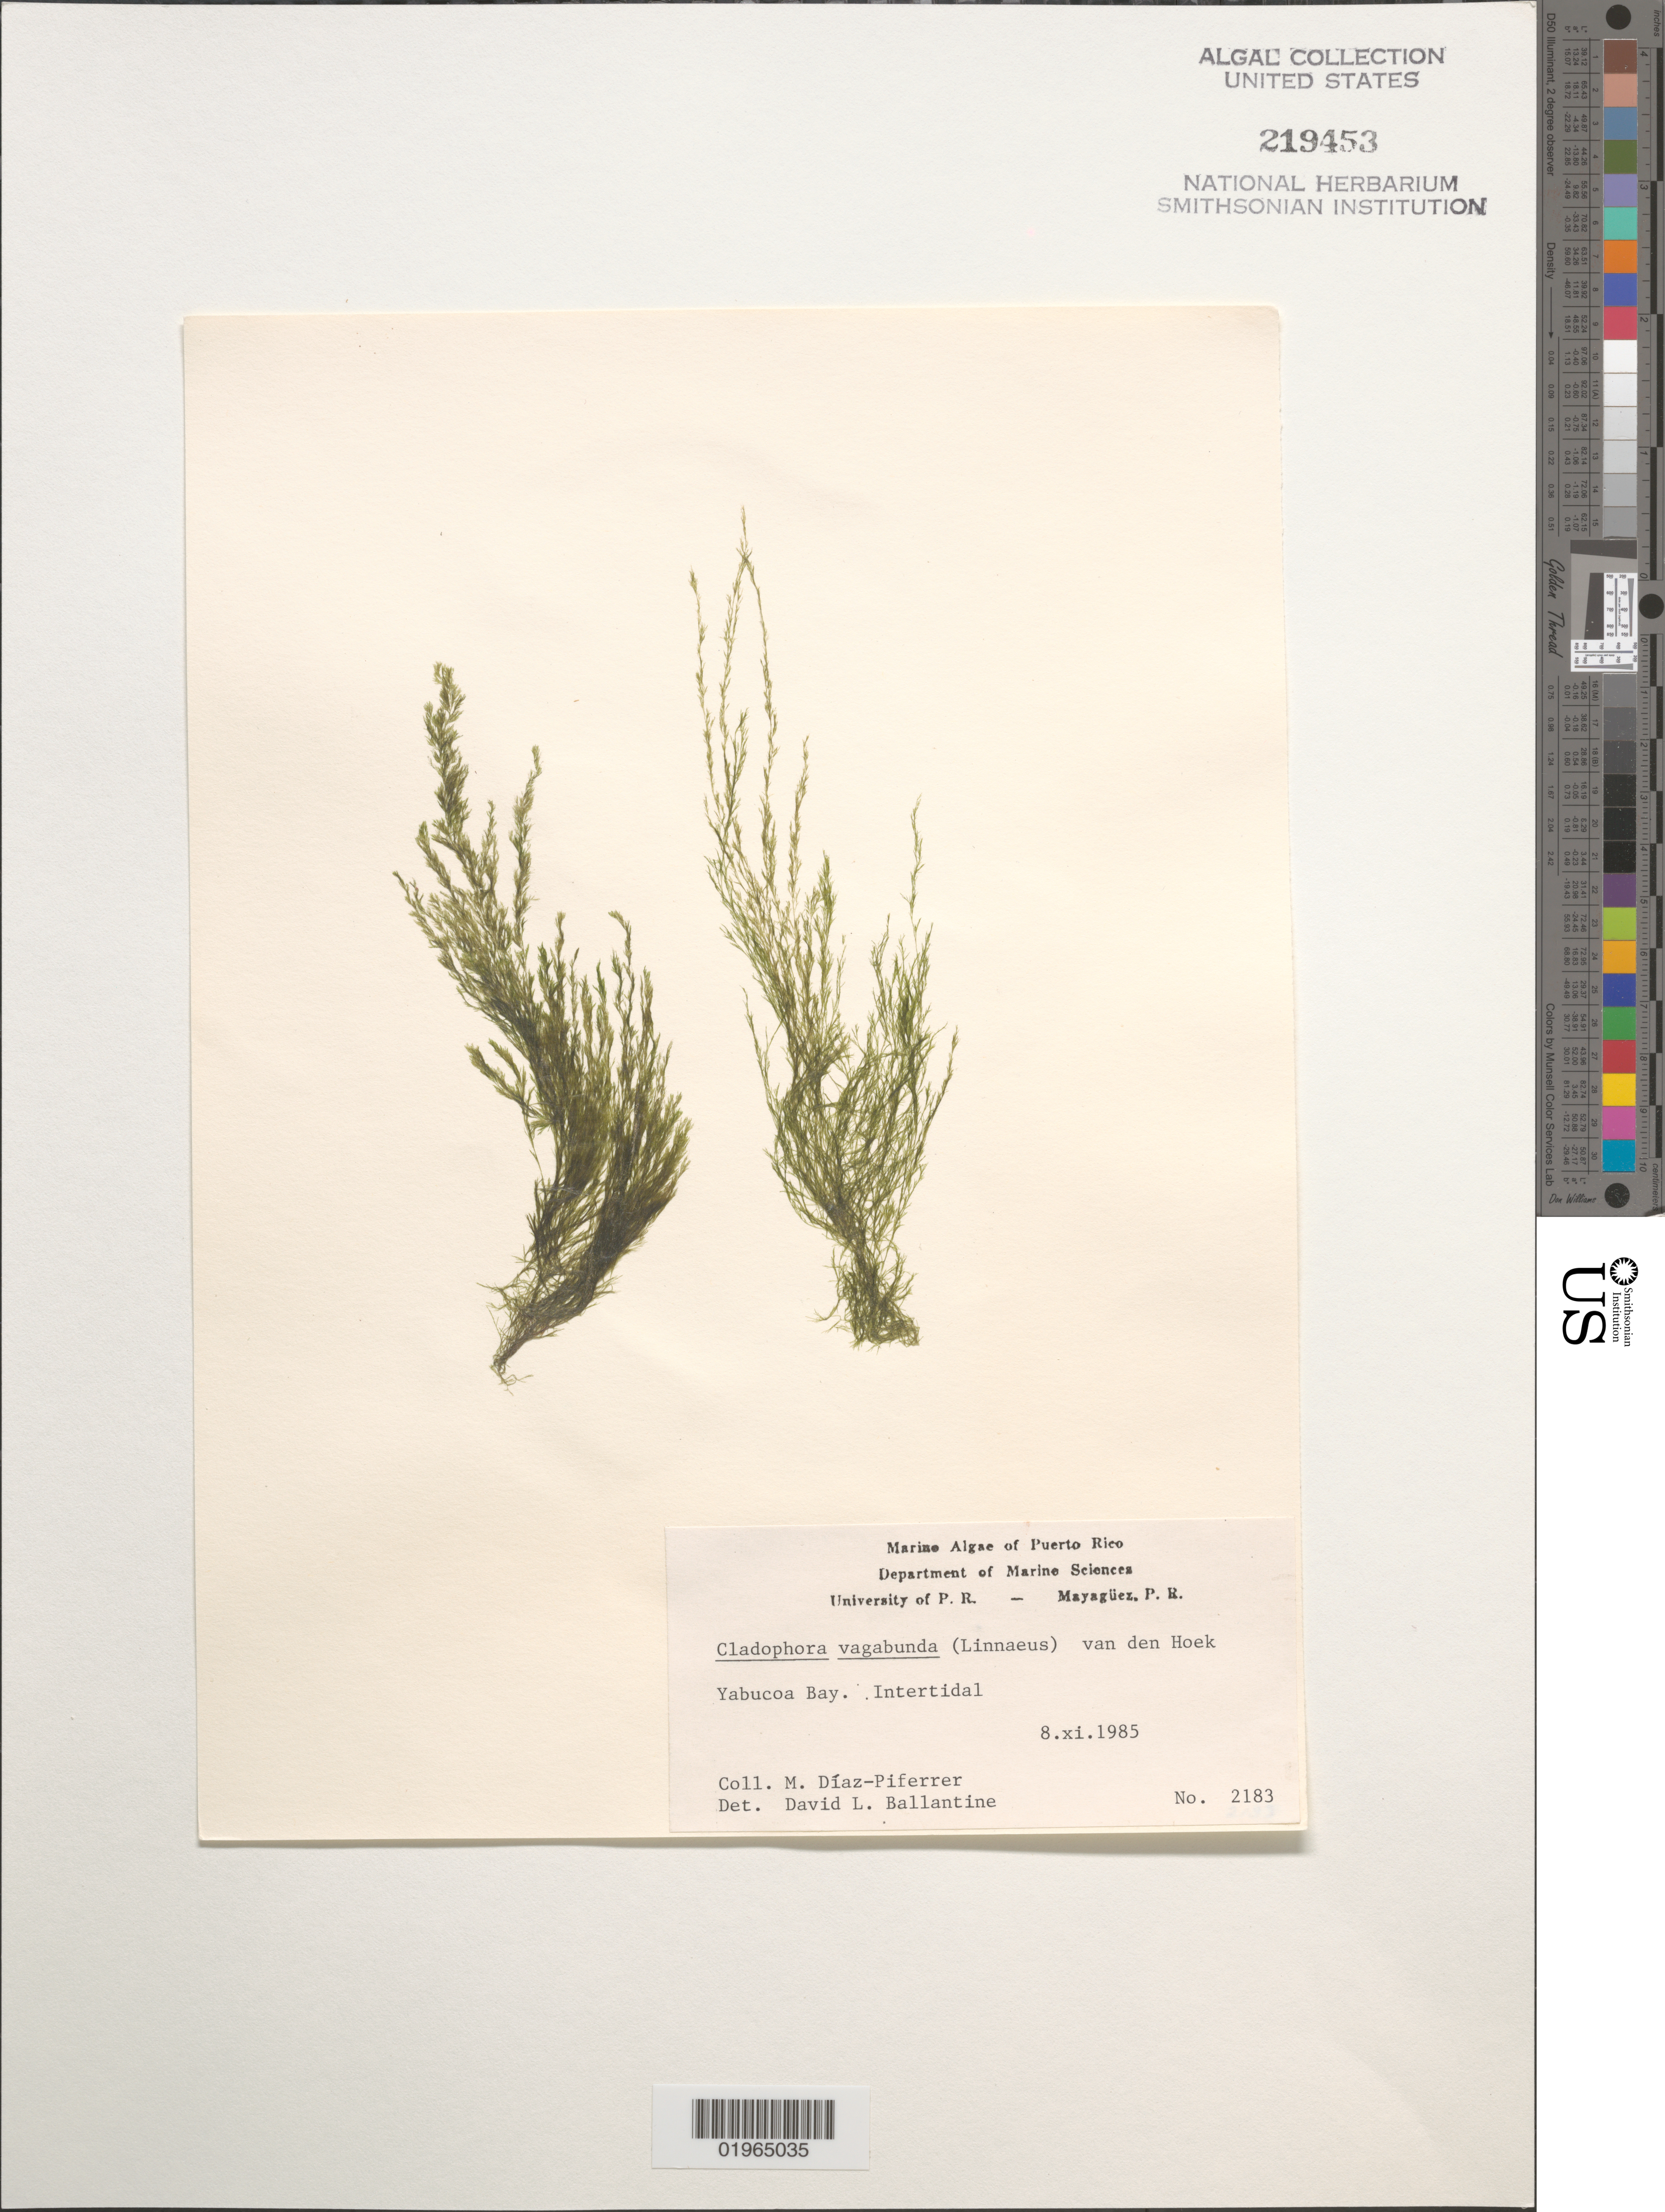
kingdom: Plantae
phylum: Chlorophyta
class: Ulvophyceae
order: Cladophorales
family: Cladophoraceae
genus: Cladophora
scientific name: Cladophora vagabunda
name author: (L.) C. Hoek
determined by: Ballantine, D. L.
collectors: M. Diaz-Piferrer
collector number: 2183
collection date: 1985-11-08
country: Puerto Rico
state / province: Yabucoa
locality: Intertidal.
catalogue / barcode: US 219453